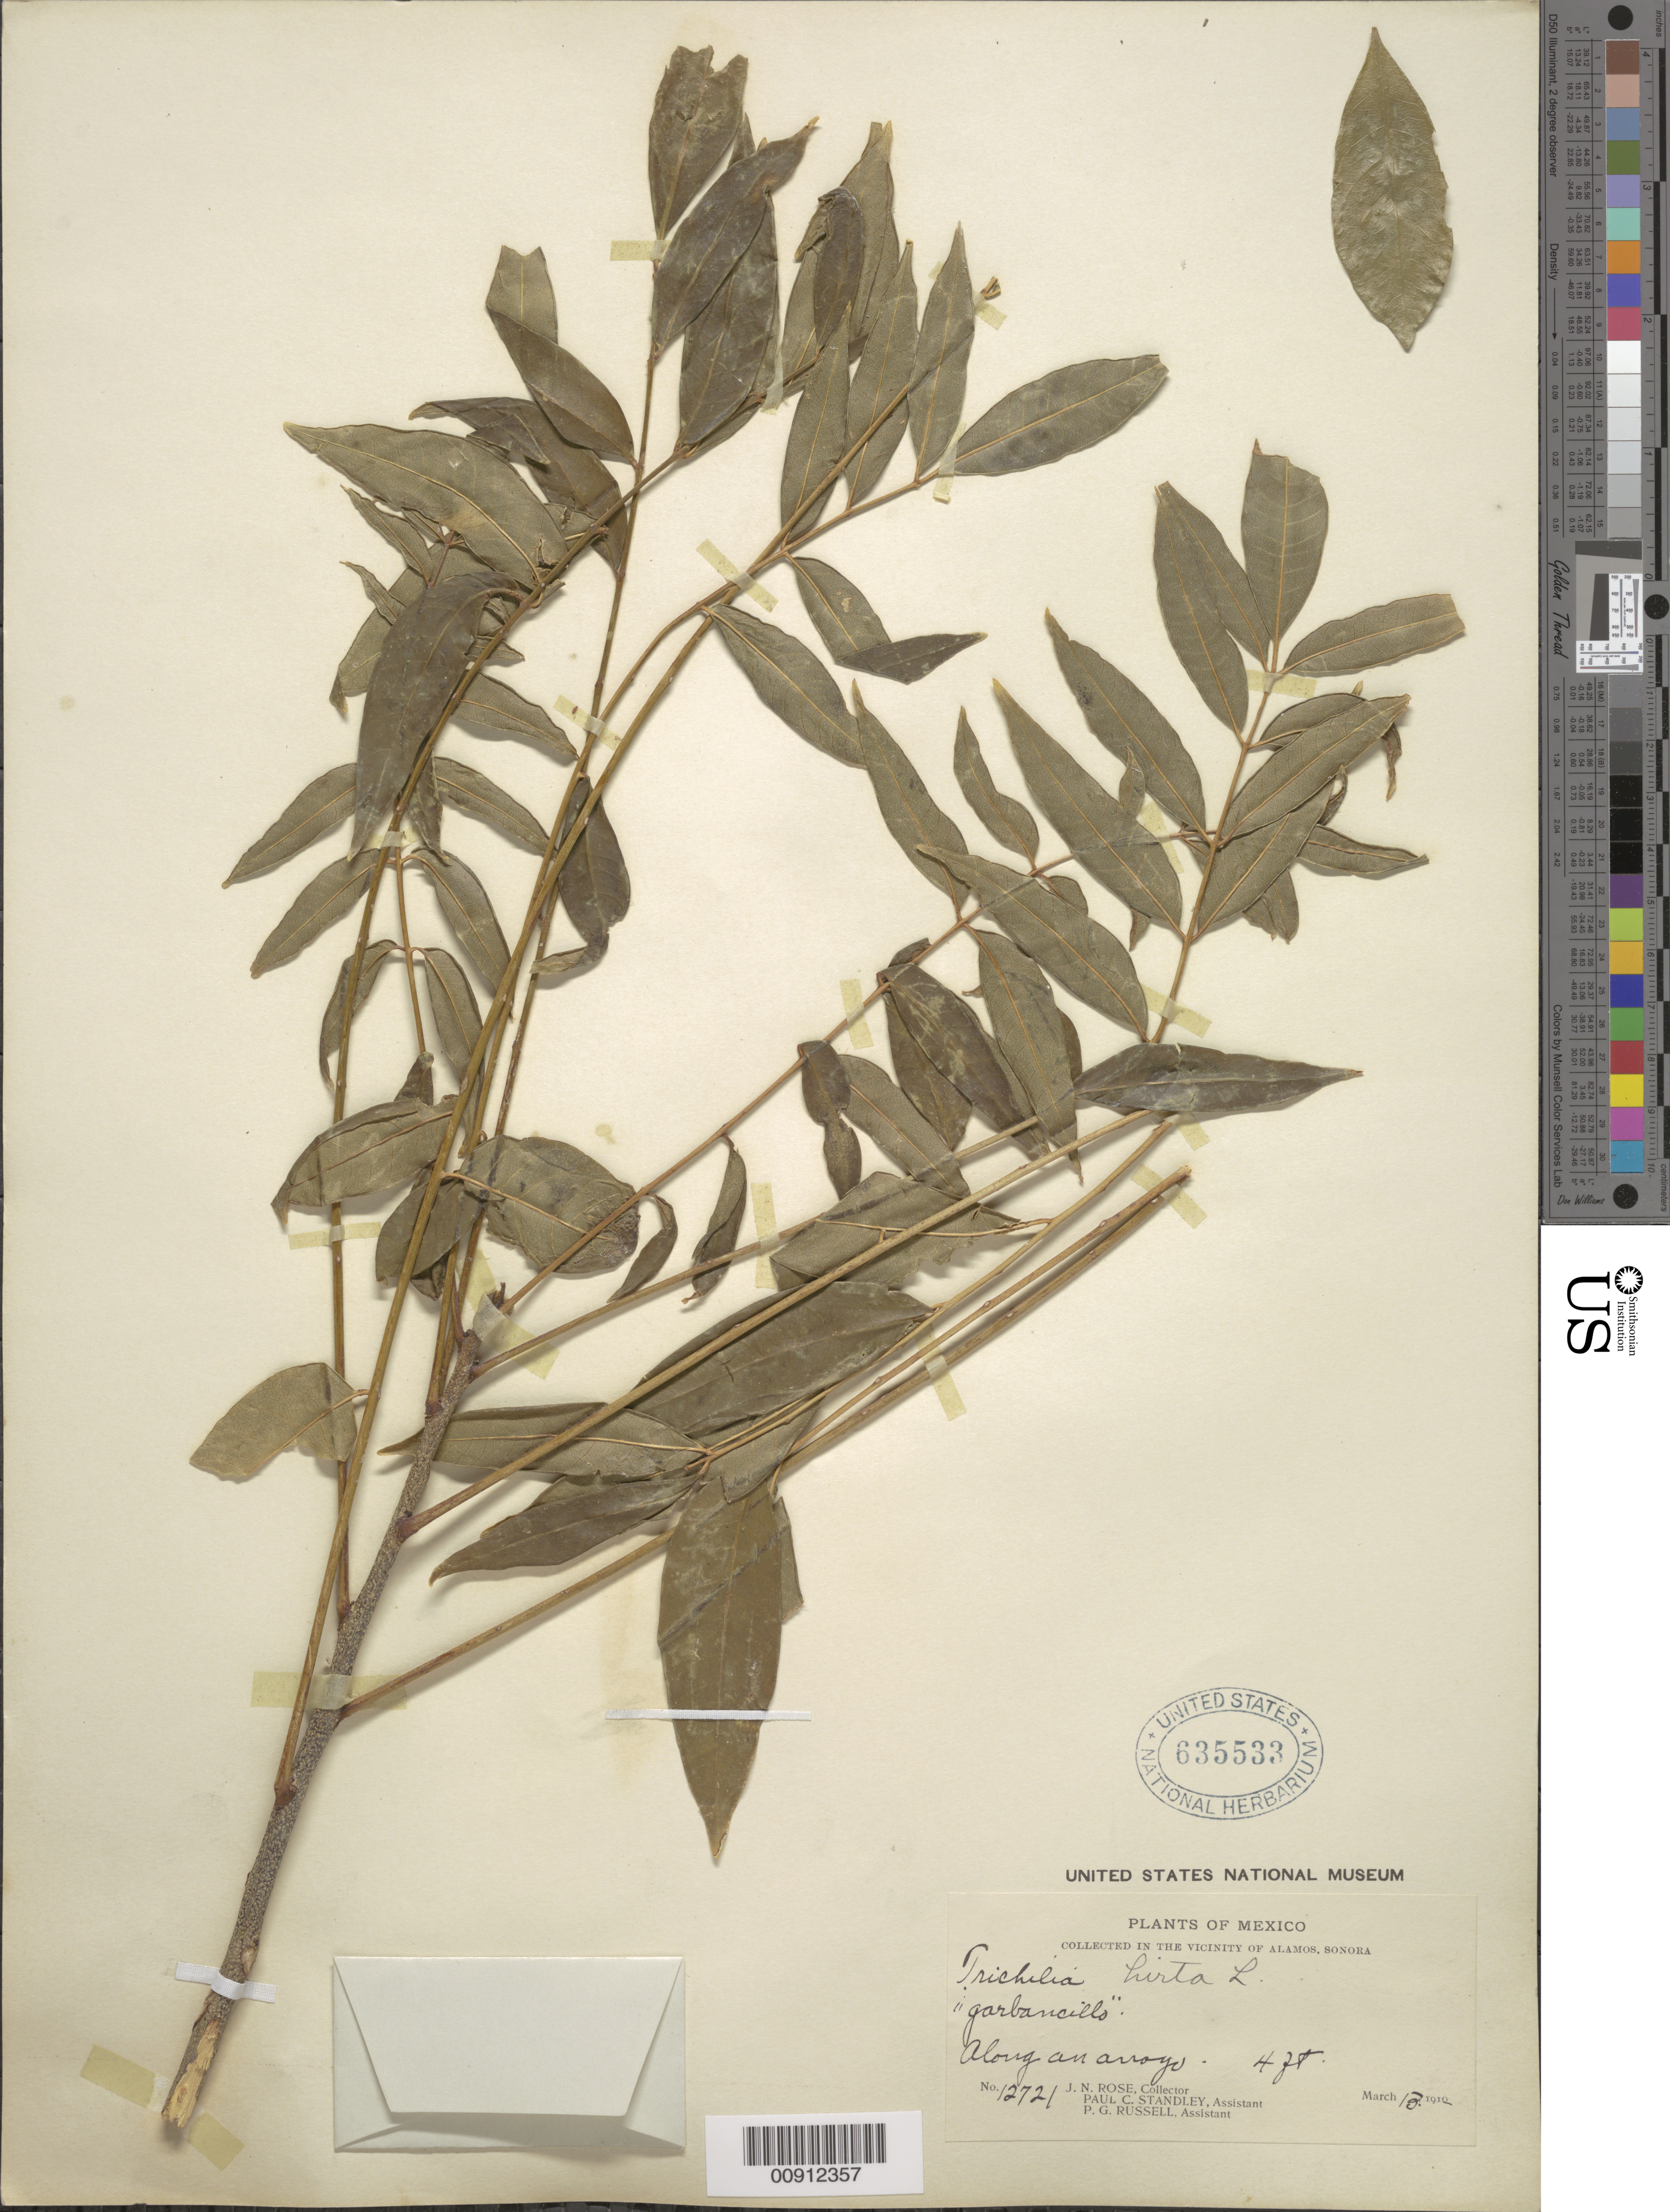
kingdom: Plantae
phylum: Tracheophyta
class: Magnoliopsida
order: Sapindales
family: Meliaceae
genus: Trichilia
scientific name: Trichilia hirta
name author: L.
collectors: J. N. Rose, P. C. Standley & P. G. Russell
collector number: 12721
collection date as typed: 13 Mar 1910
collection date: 1910-03-13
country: Mexico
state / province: Sonora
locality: Vicinity of Alamos, Sonora.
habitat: Along an arroyo.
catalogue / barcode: US 635533